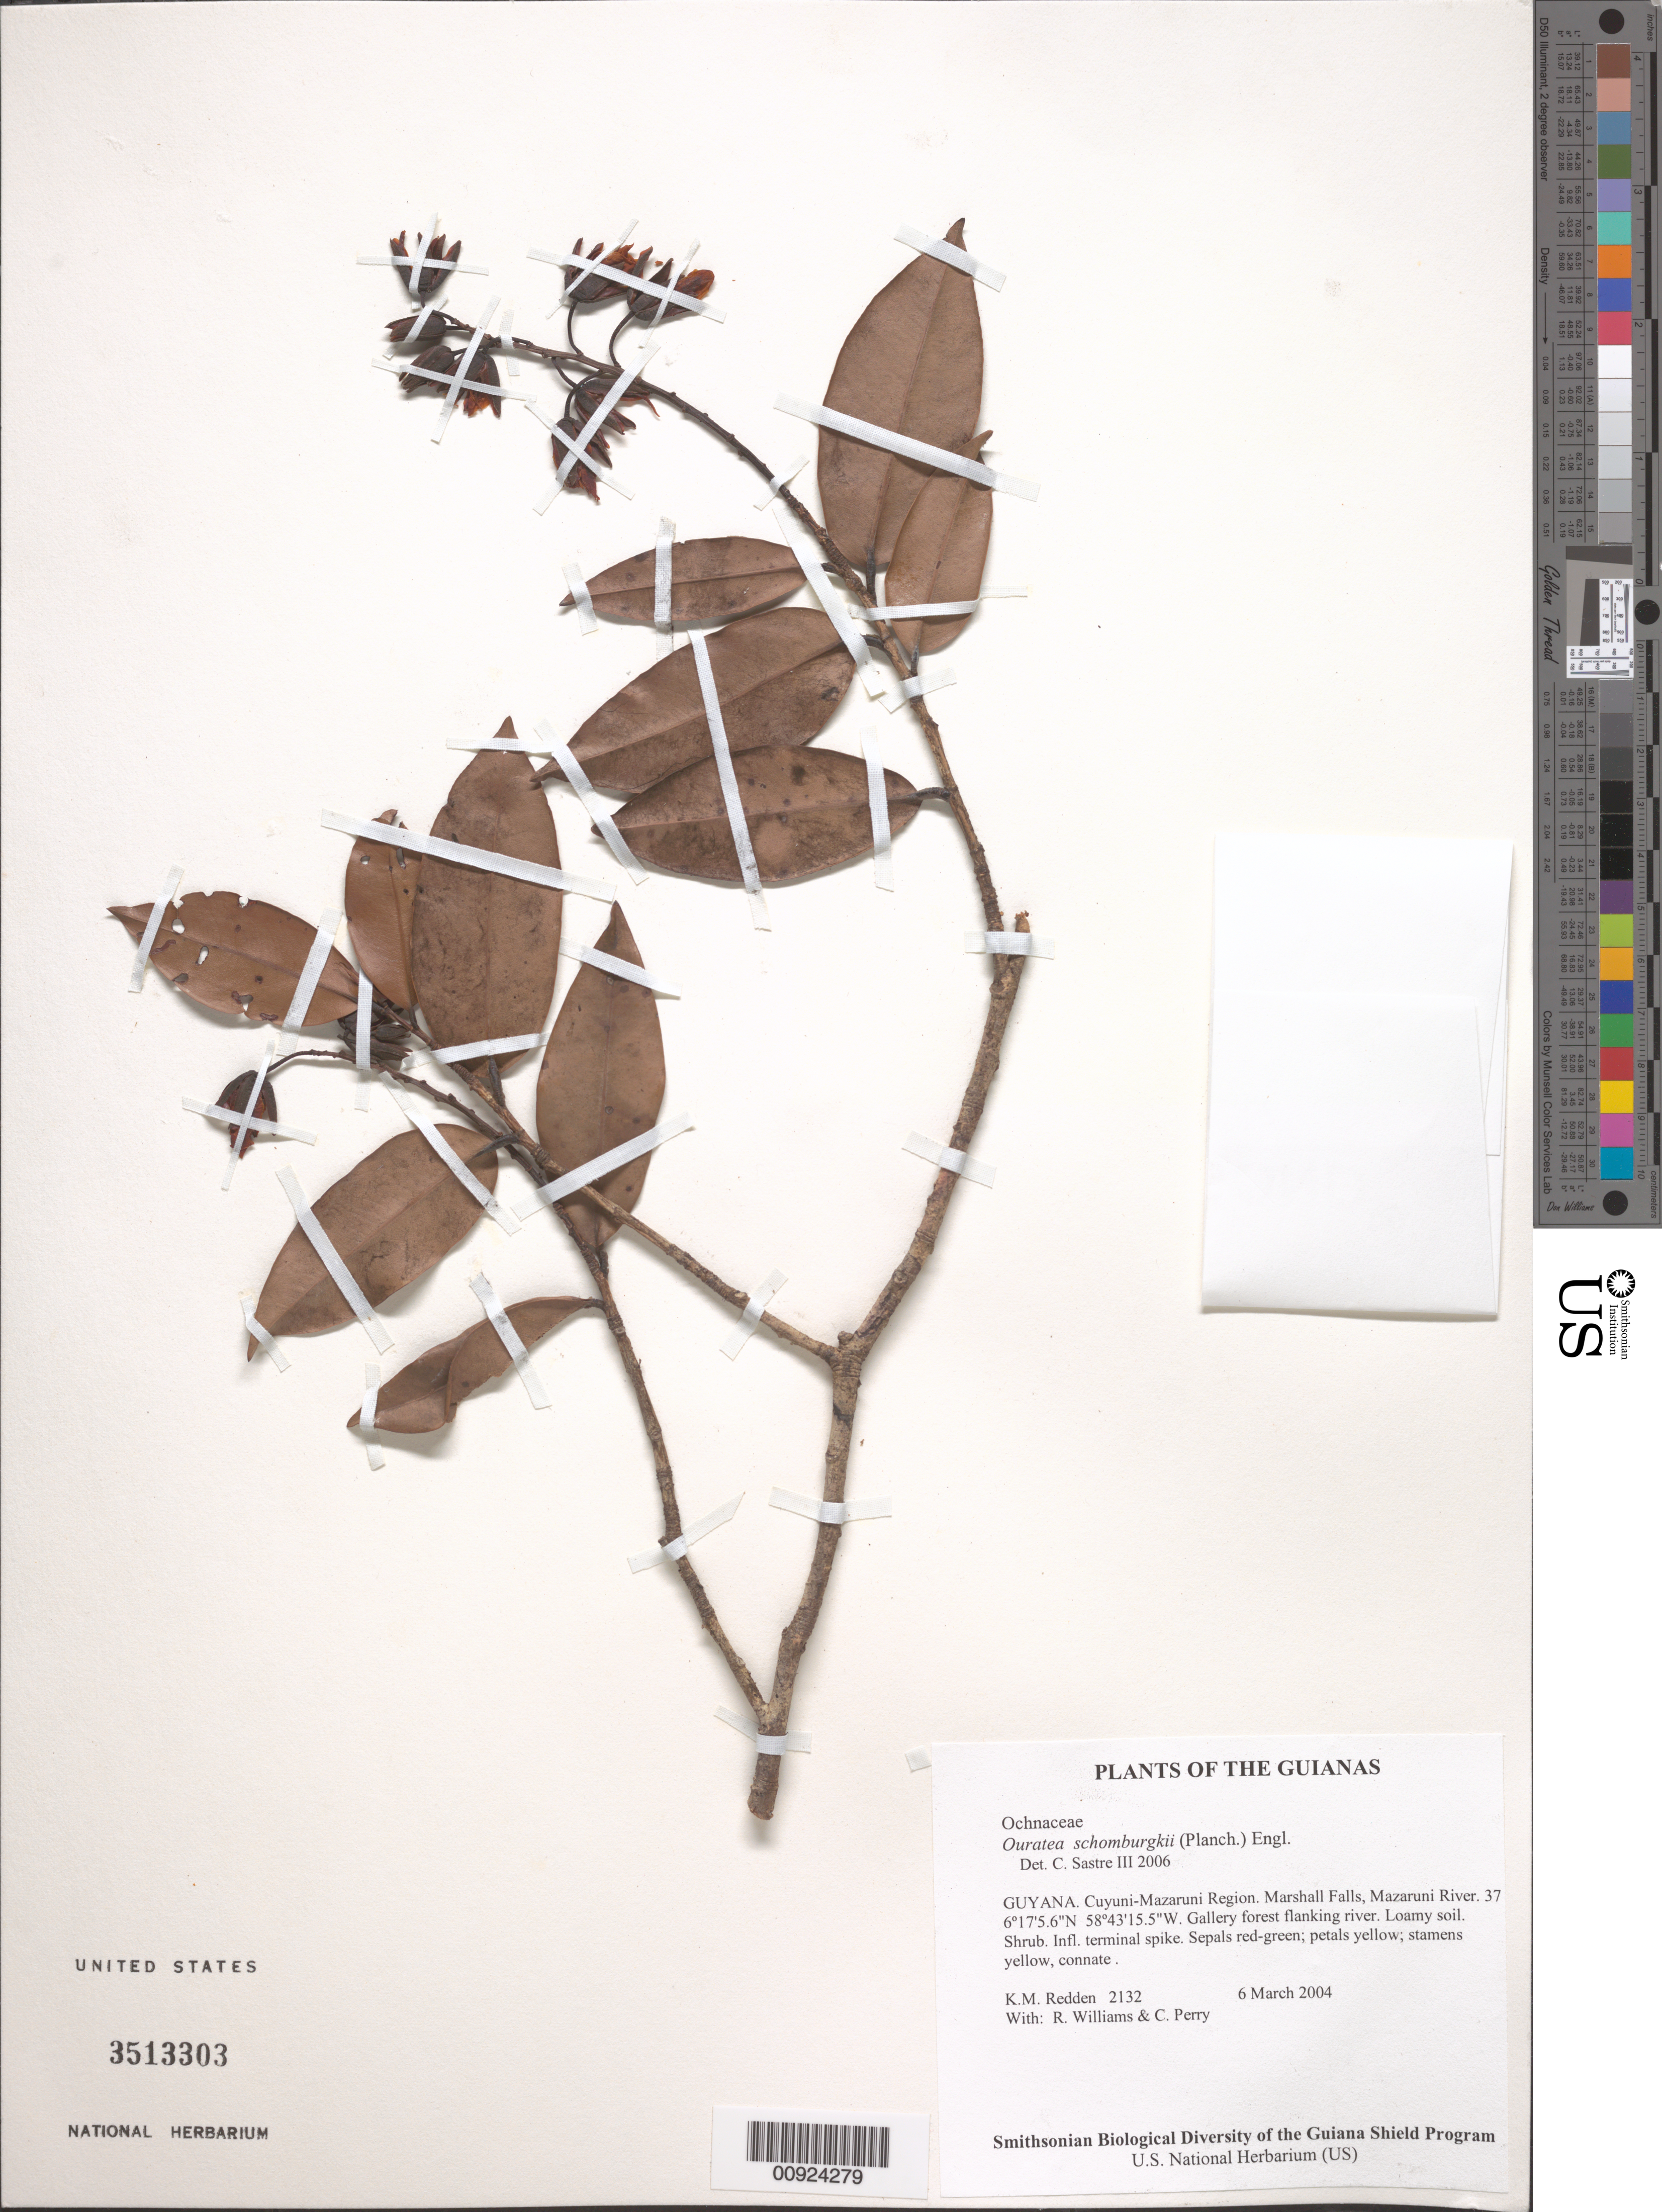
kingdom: Plantae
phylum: Tracheophyta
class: Magnoliopsida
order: Malpighiales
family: Ochnaceae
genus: Ouratea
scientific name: Ouratea schomburgkii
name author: (Planch.) Engl.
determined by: Sastre, C. H. L.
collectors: K. M. Redden, R. Williams & C. Perry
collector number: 2132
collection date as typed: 6 March 2004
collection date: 2004-03-06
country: Guyana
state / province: Cuyuni-Mazaruni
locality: Marshall Falls, Mazaruni River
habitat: Gallery forest flanking river. Loamy soil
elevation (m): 37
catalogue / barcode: US 3513303